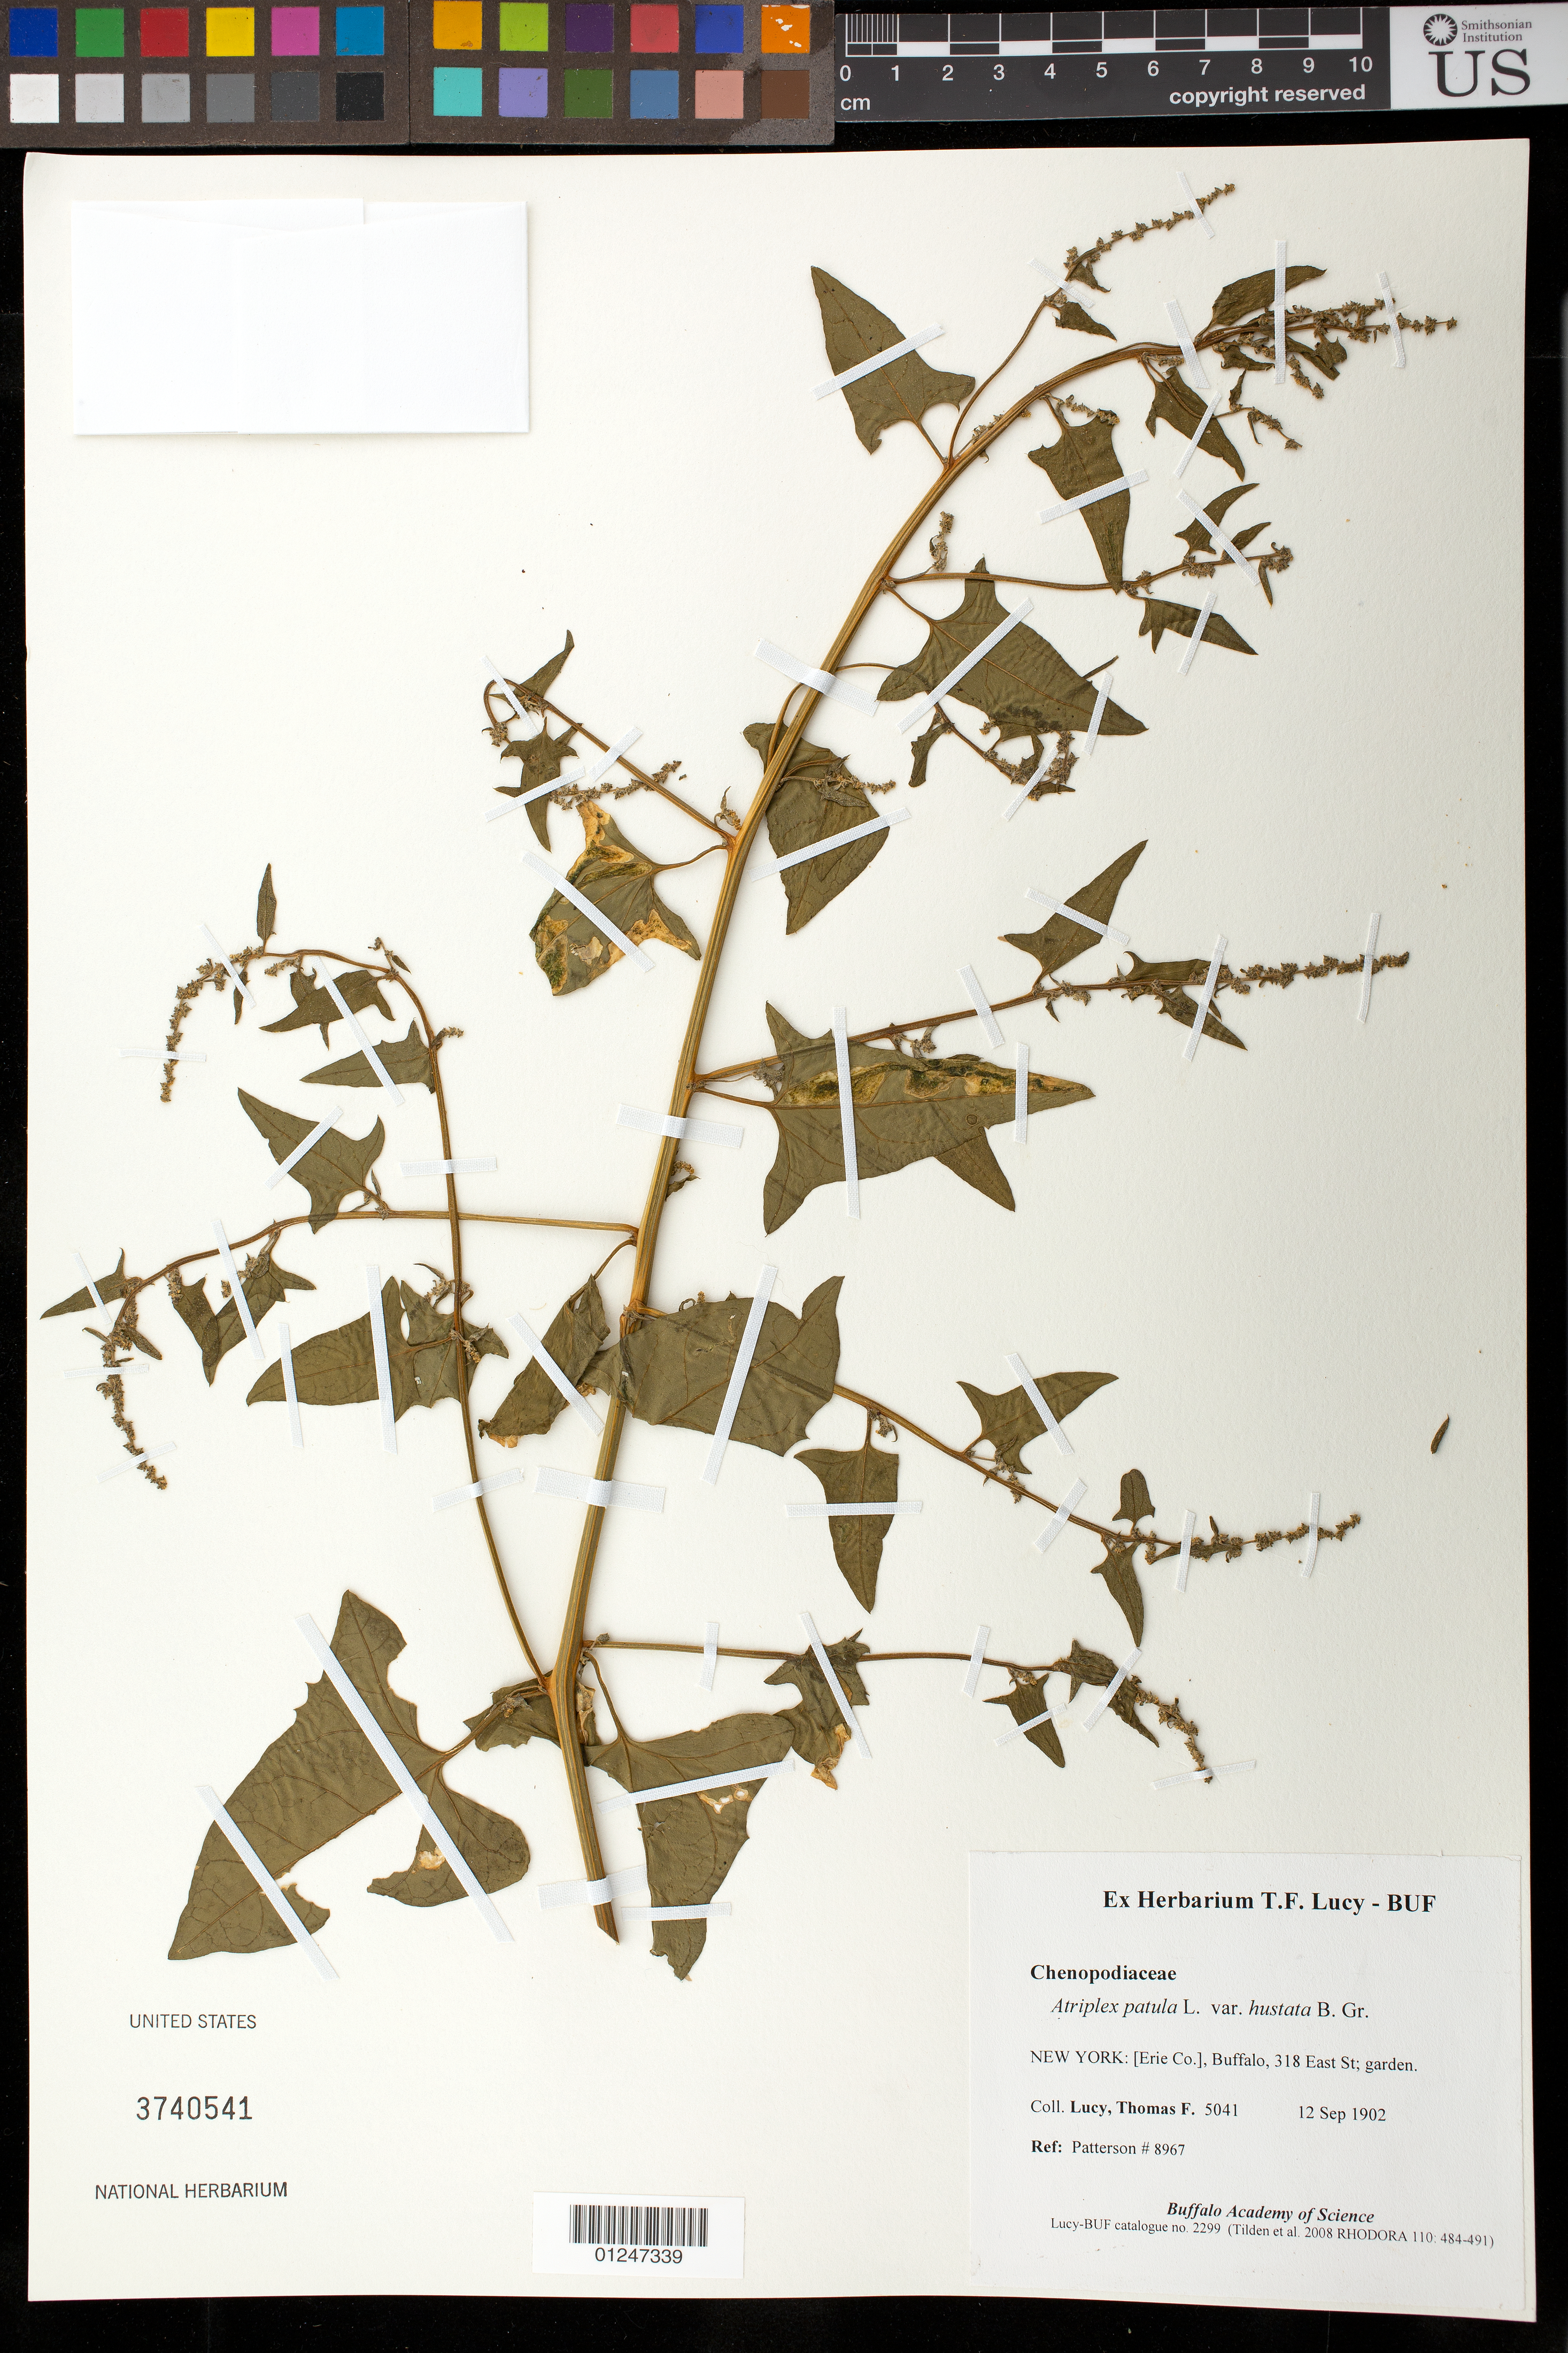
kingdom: Plantae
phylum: Tracheophyta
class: Magnoliopsida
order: Caryophyllales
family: Amaranthaceae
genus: Atriplex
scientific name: Atriplex patula var. hastata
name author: (L.) A. Gray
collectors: T. Lucy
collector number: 5041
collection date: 1902-09-12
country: United States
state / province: New York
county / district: Erie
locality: Buffalo, 318 East St; garden.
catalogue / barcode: US 3740541